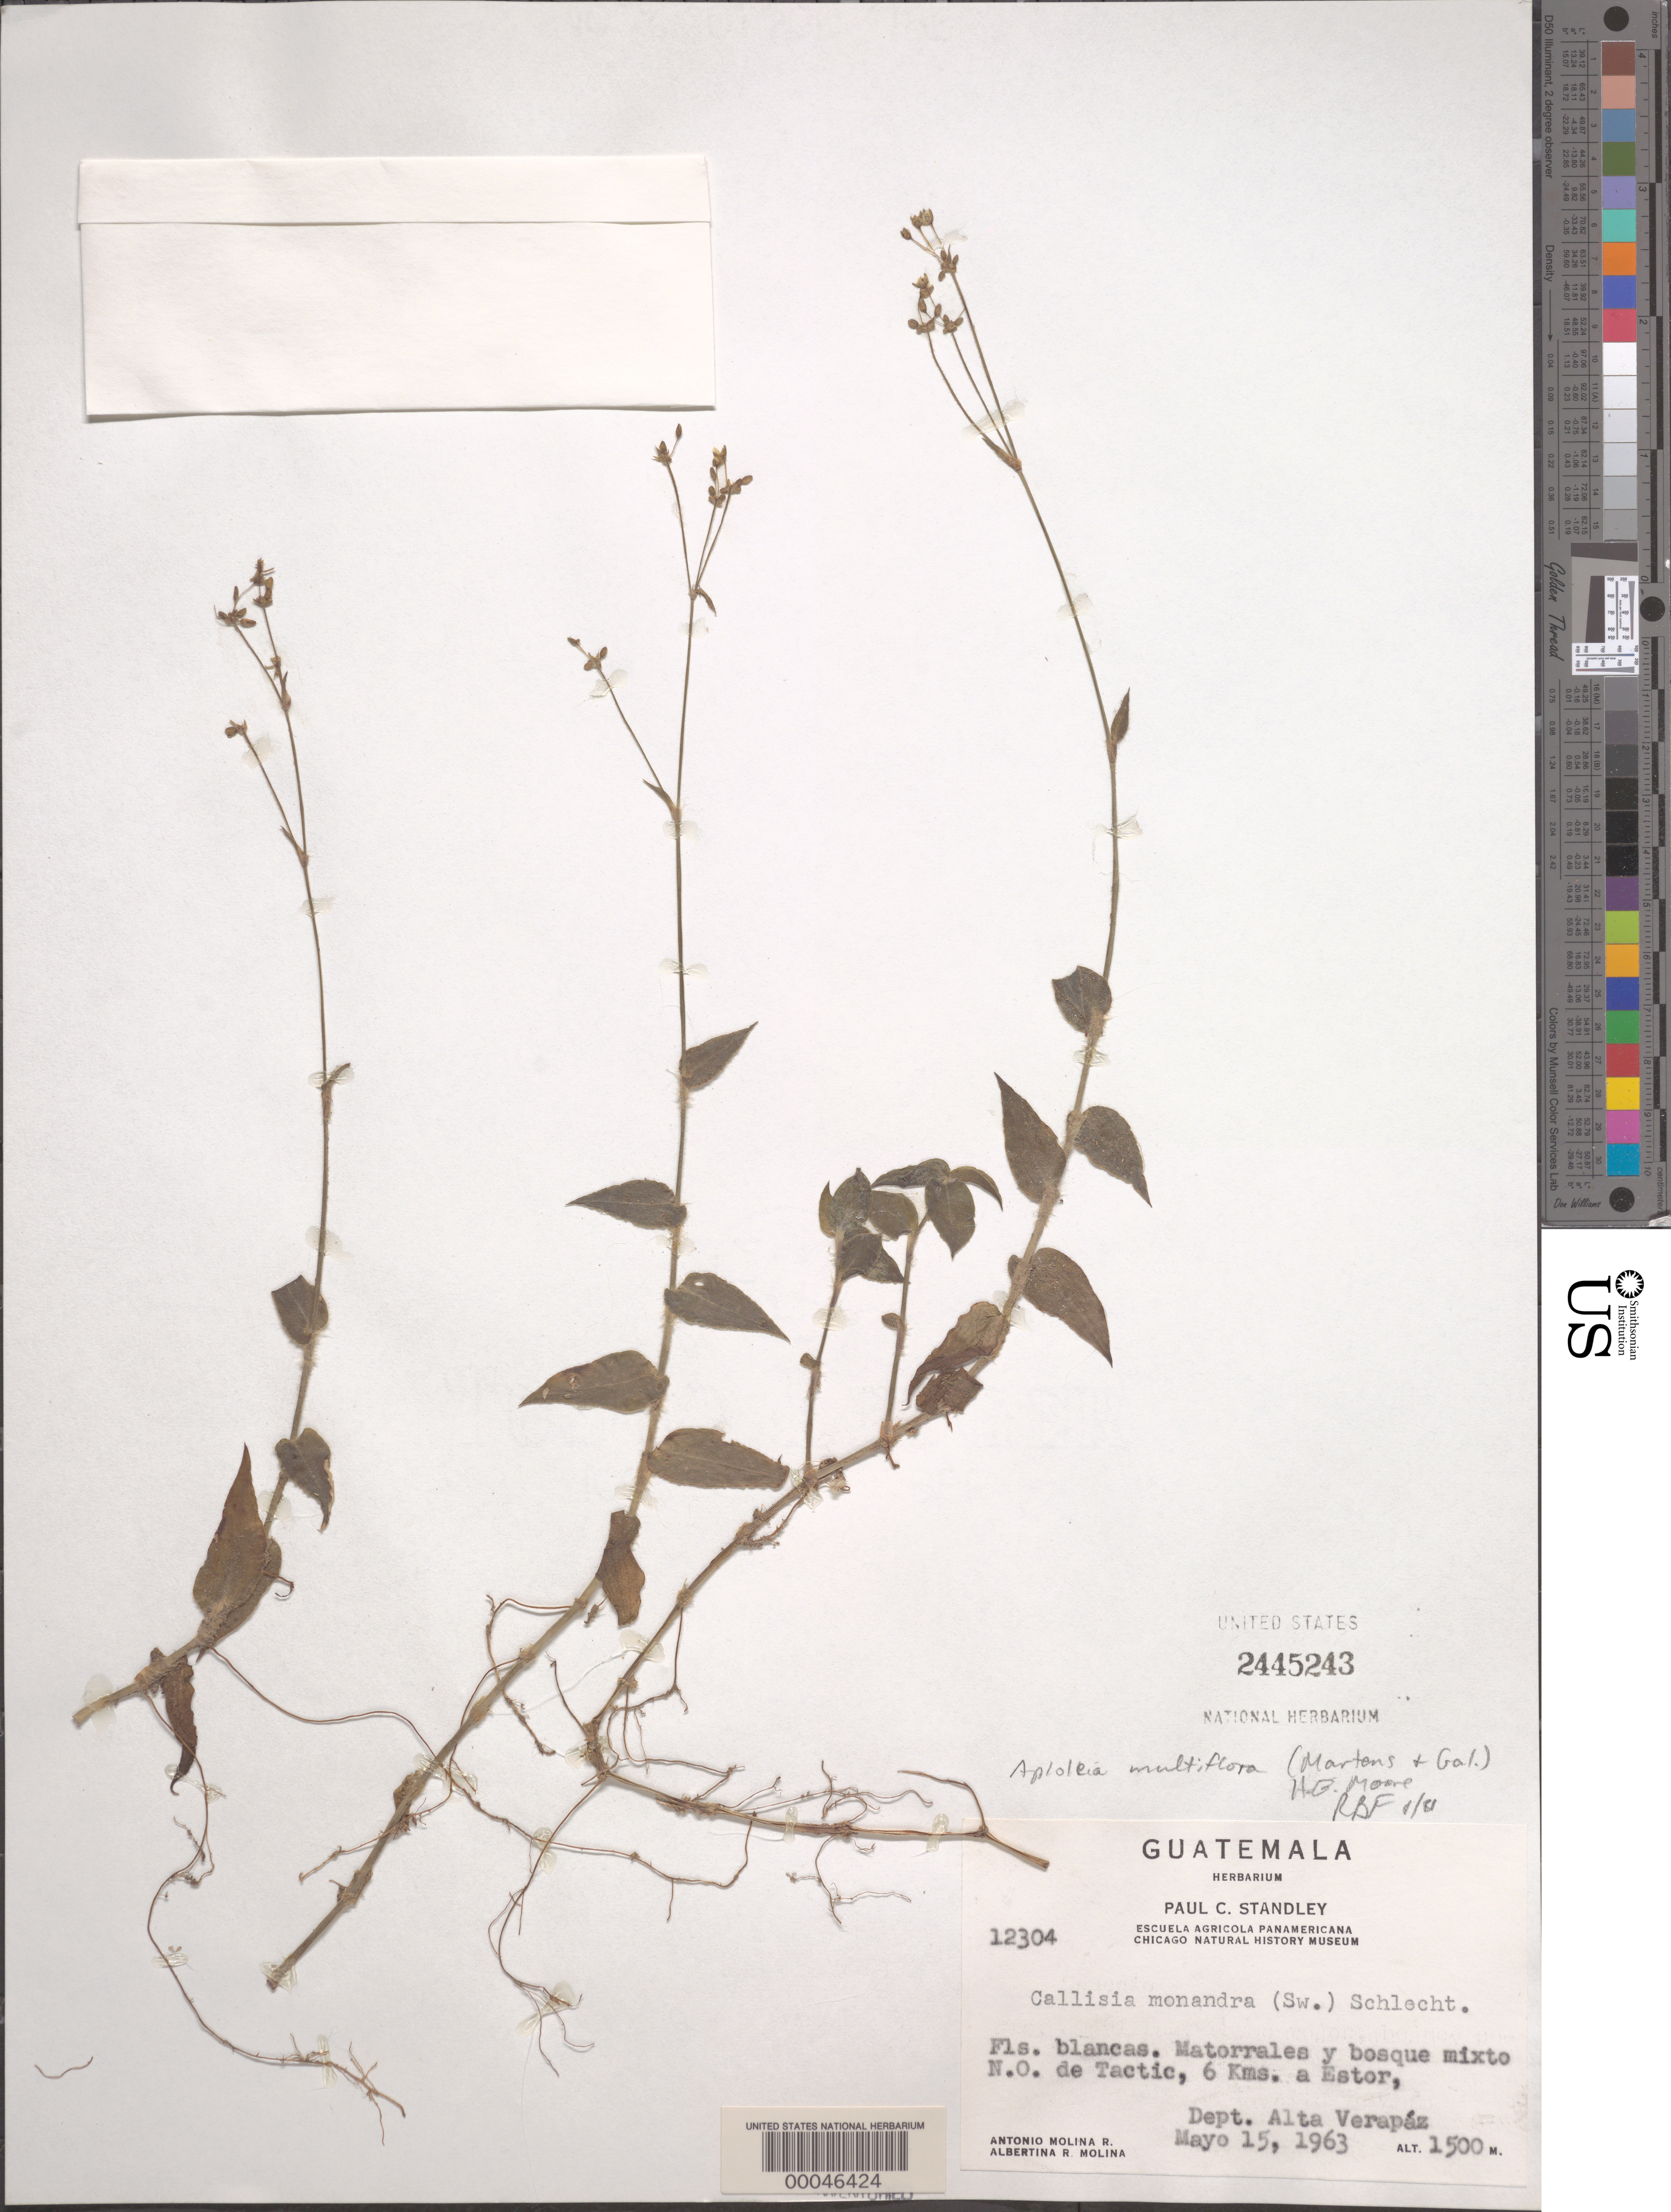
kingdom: Plantae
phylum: Tracheophyta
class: Liliopsida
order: Commelinales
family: Commelinaceae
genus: Callisia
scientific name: Callisia multiflora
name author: (M. Martens & Galeotti) Standl.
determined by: Faden, Robert B., (US), Smithsonian Institution - National Museum of Natural History (UNITED STATES)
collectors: A. Molina R. & A. R. Molina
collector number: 12304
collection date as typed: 15 May 1963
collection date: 1963-05-15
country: Guatemala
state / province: Alta Verapaz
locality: N of Tactic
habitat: Mixed forest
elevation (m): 1500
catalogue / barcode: US 2445243